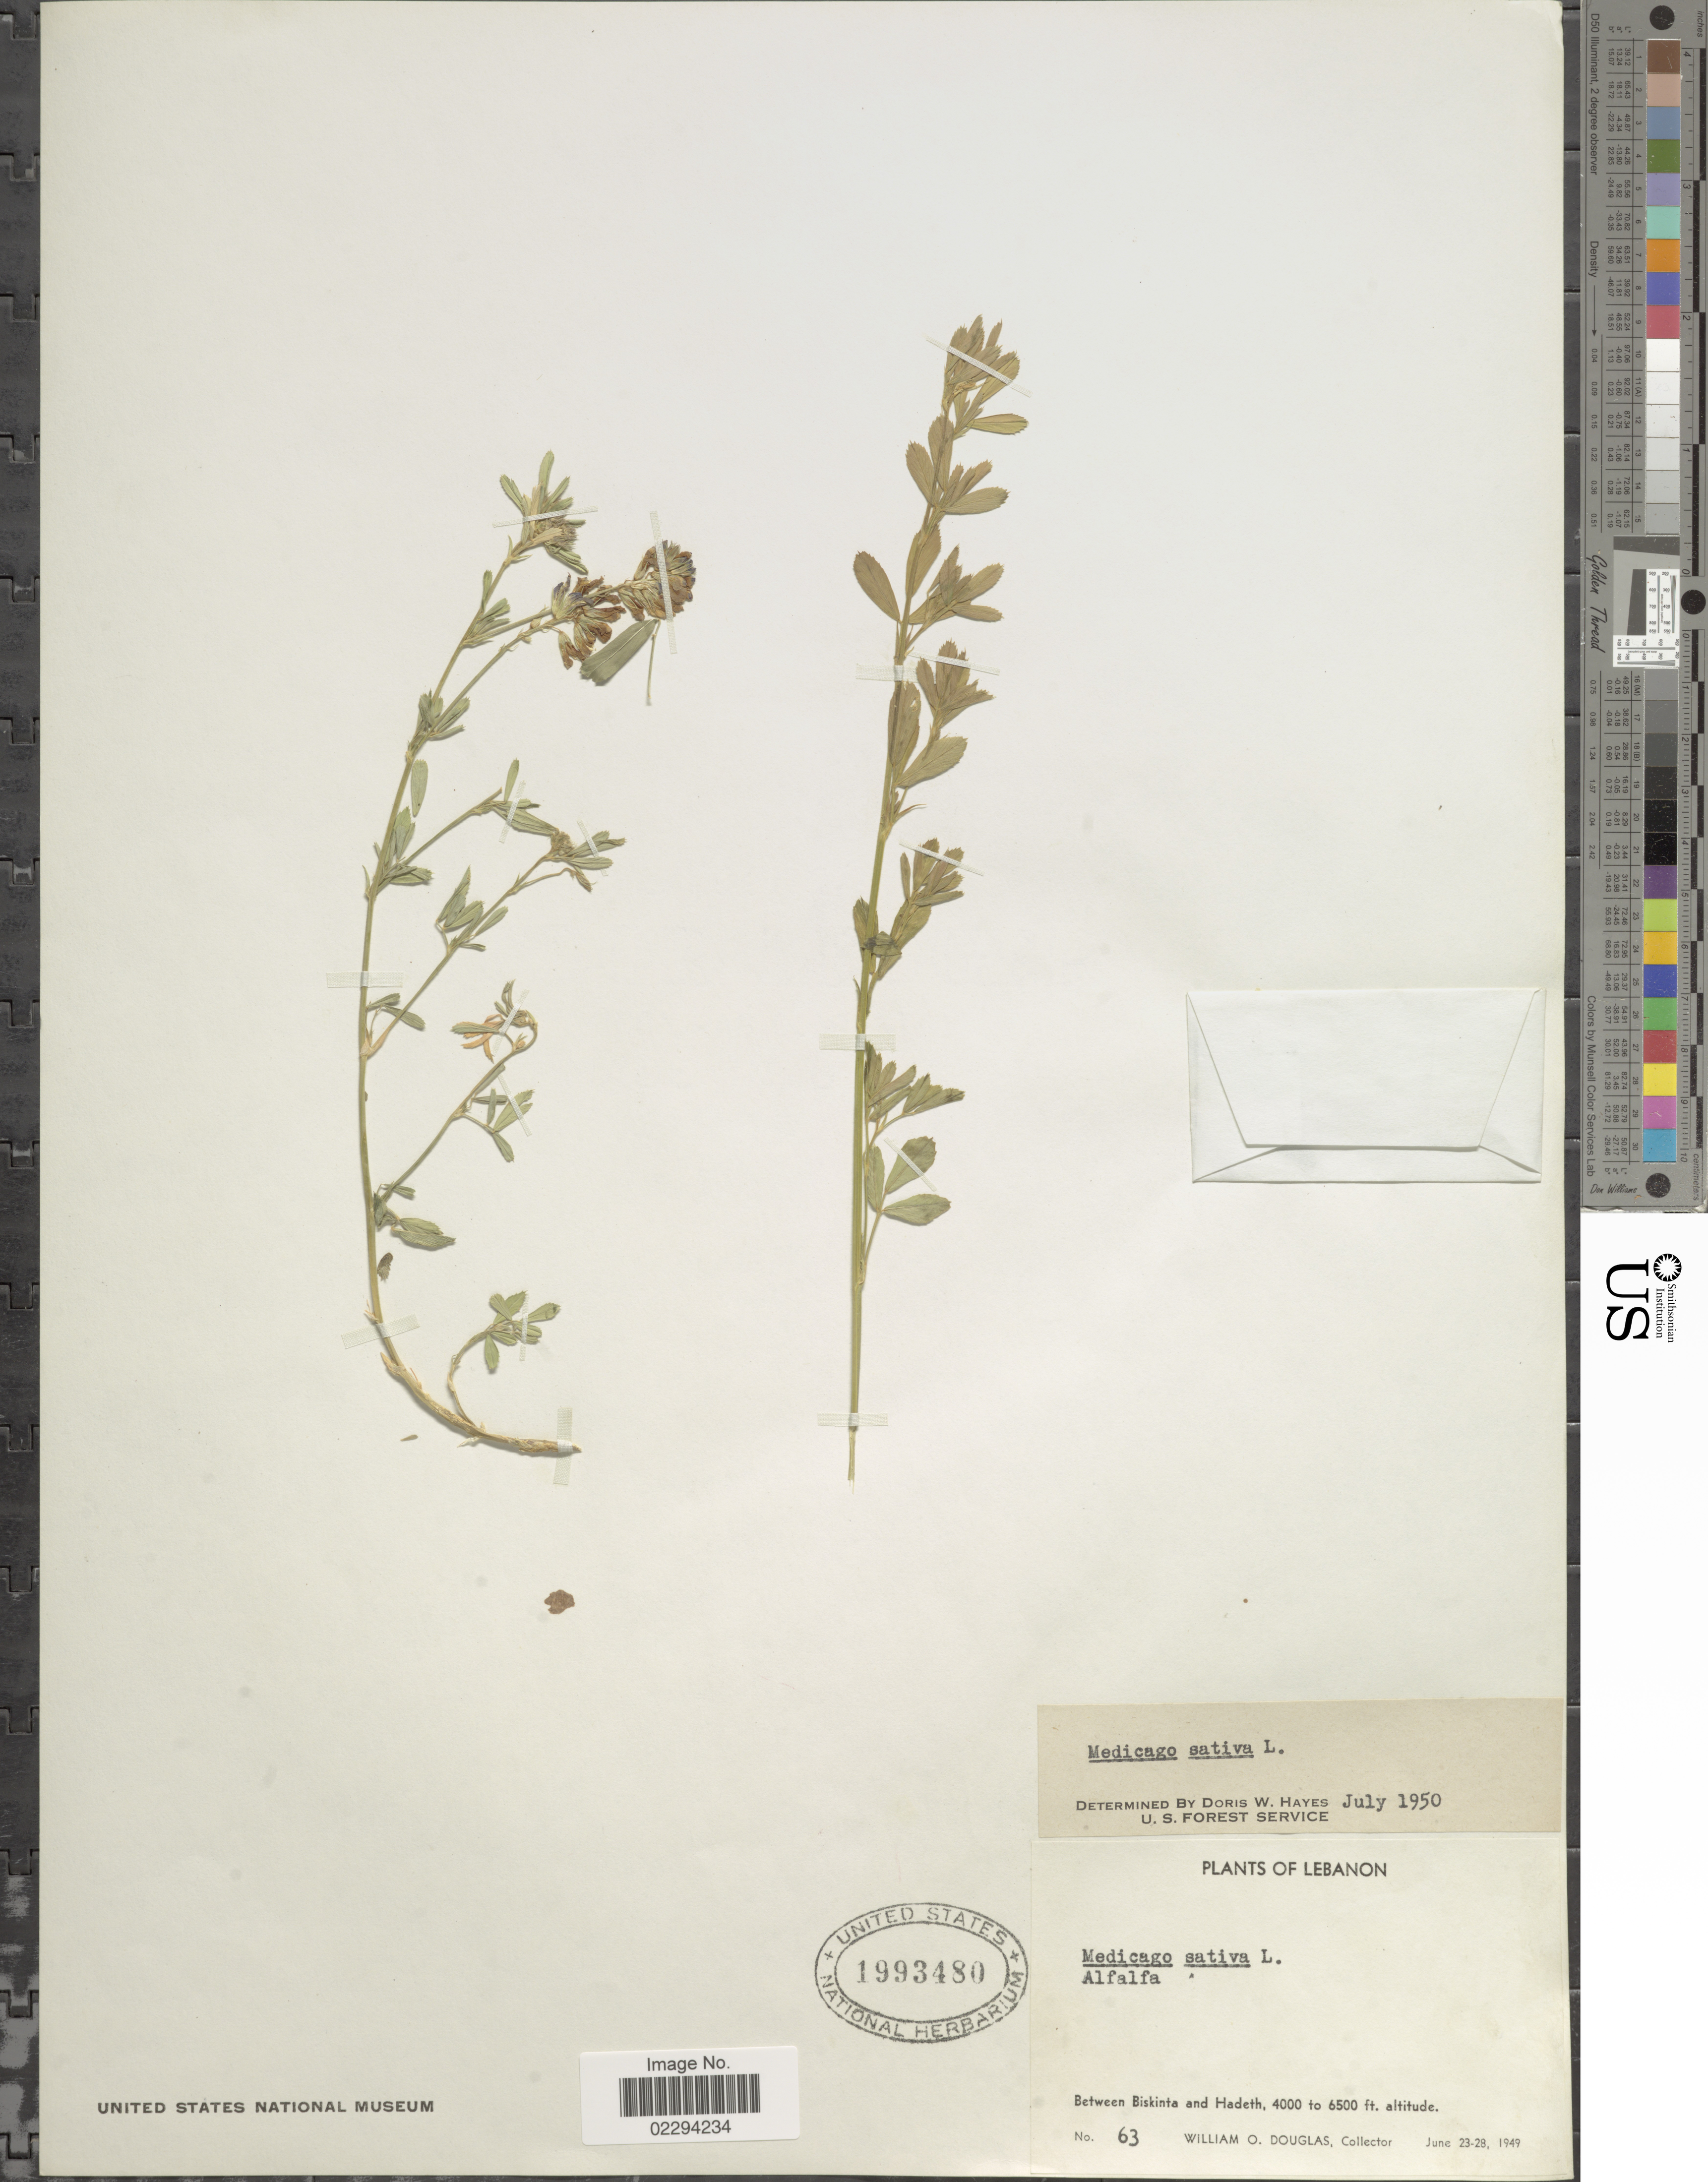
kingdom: Plantae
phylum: Tracheophyta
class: Magnoliopsida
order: Fabales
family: Fabaceae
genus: Medicago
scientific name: Medicago sativa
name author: L.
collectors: W. Douglas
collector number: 63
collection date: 1949-06-23/1949-06-28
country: Lebanon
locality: Between Biskinta and Hadeth.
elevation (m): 1219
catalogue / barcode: US 1993480